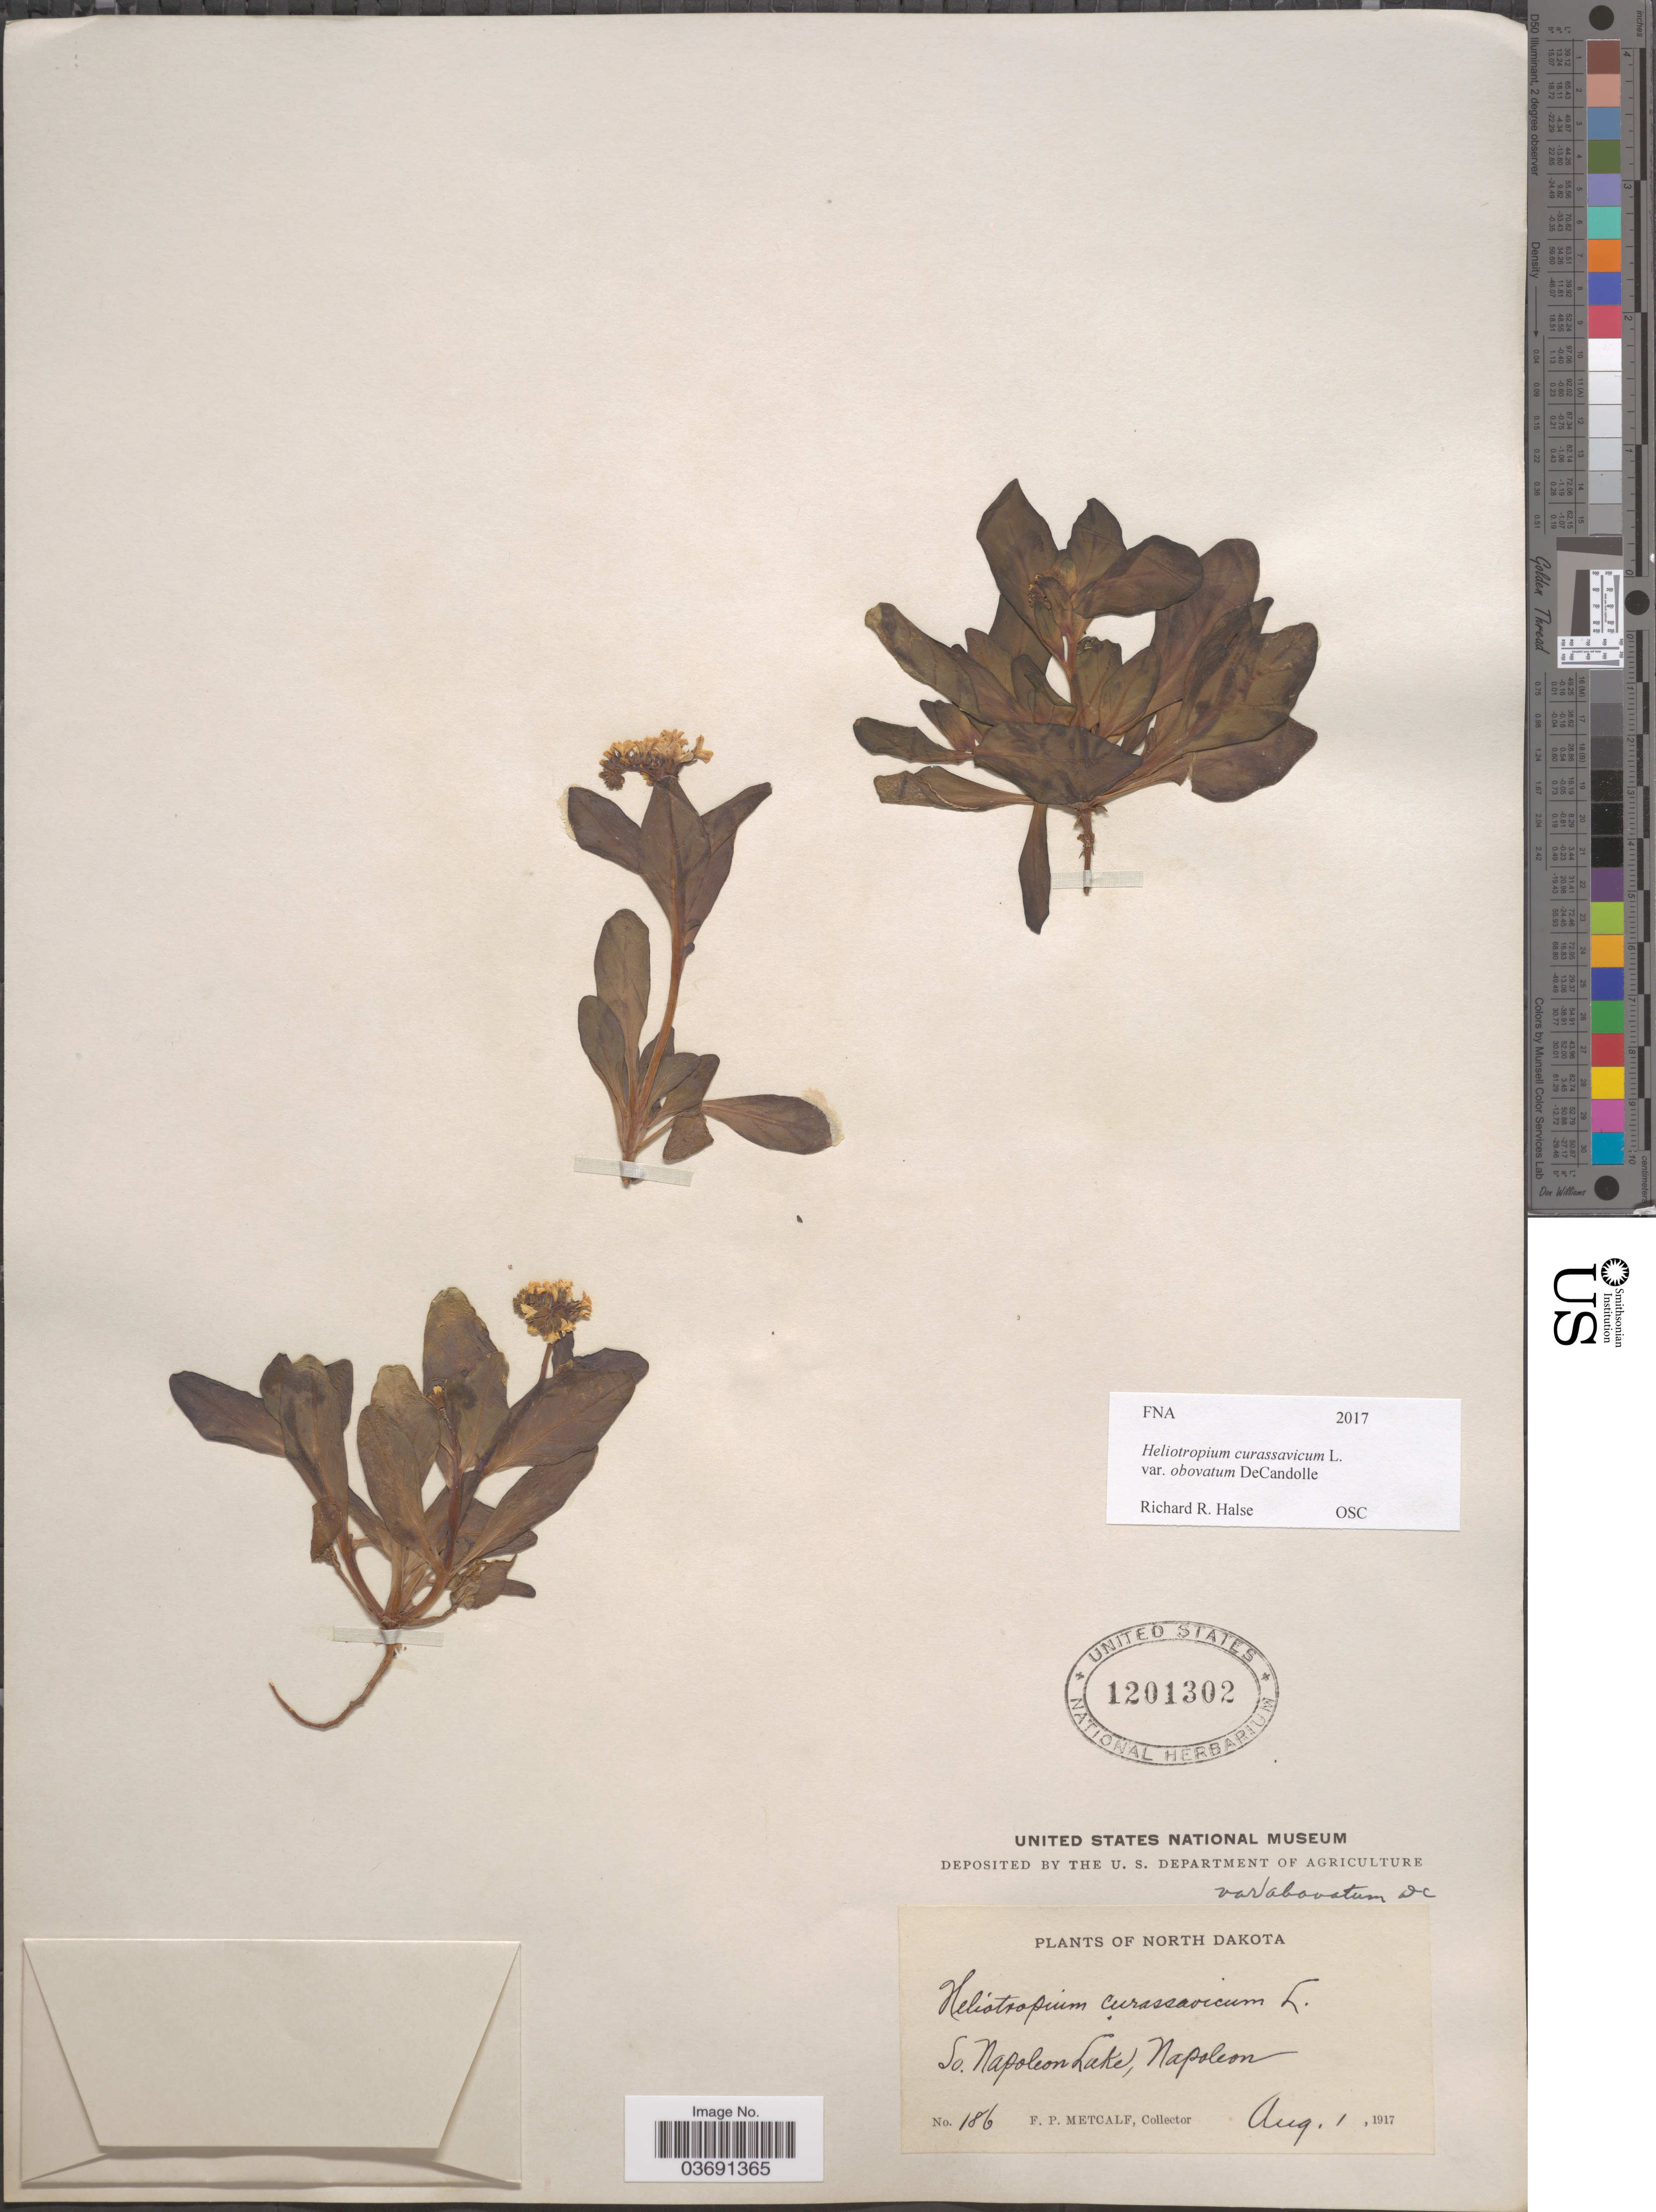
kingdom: Plantae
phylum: Tracheophyta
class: Magnoliopsida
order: Boraginales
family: Heliotropiaceae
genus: Heliotropium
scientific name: Heliotropium curassavicum subsp. obovatum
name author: (DC.) Á. Löve & D. Löve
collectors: F. Metcalf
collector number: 186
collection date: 1917-08-01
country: United States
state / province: North Dakota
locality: So. Napoleon Lake, Napoleon.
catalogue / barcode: US 1201302